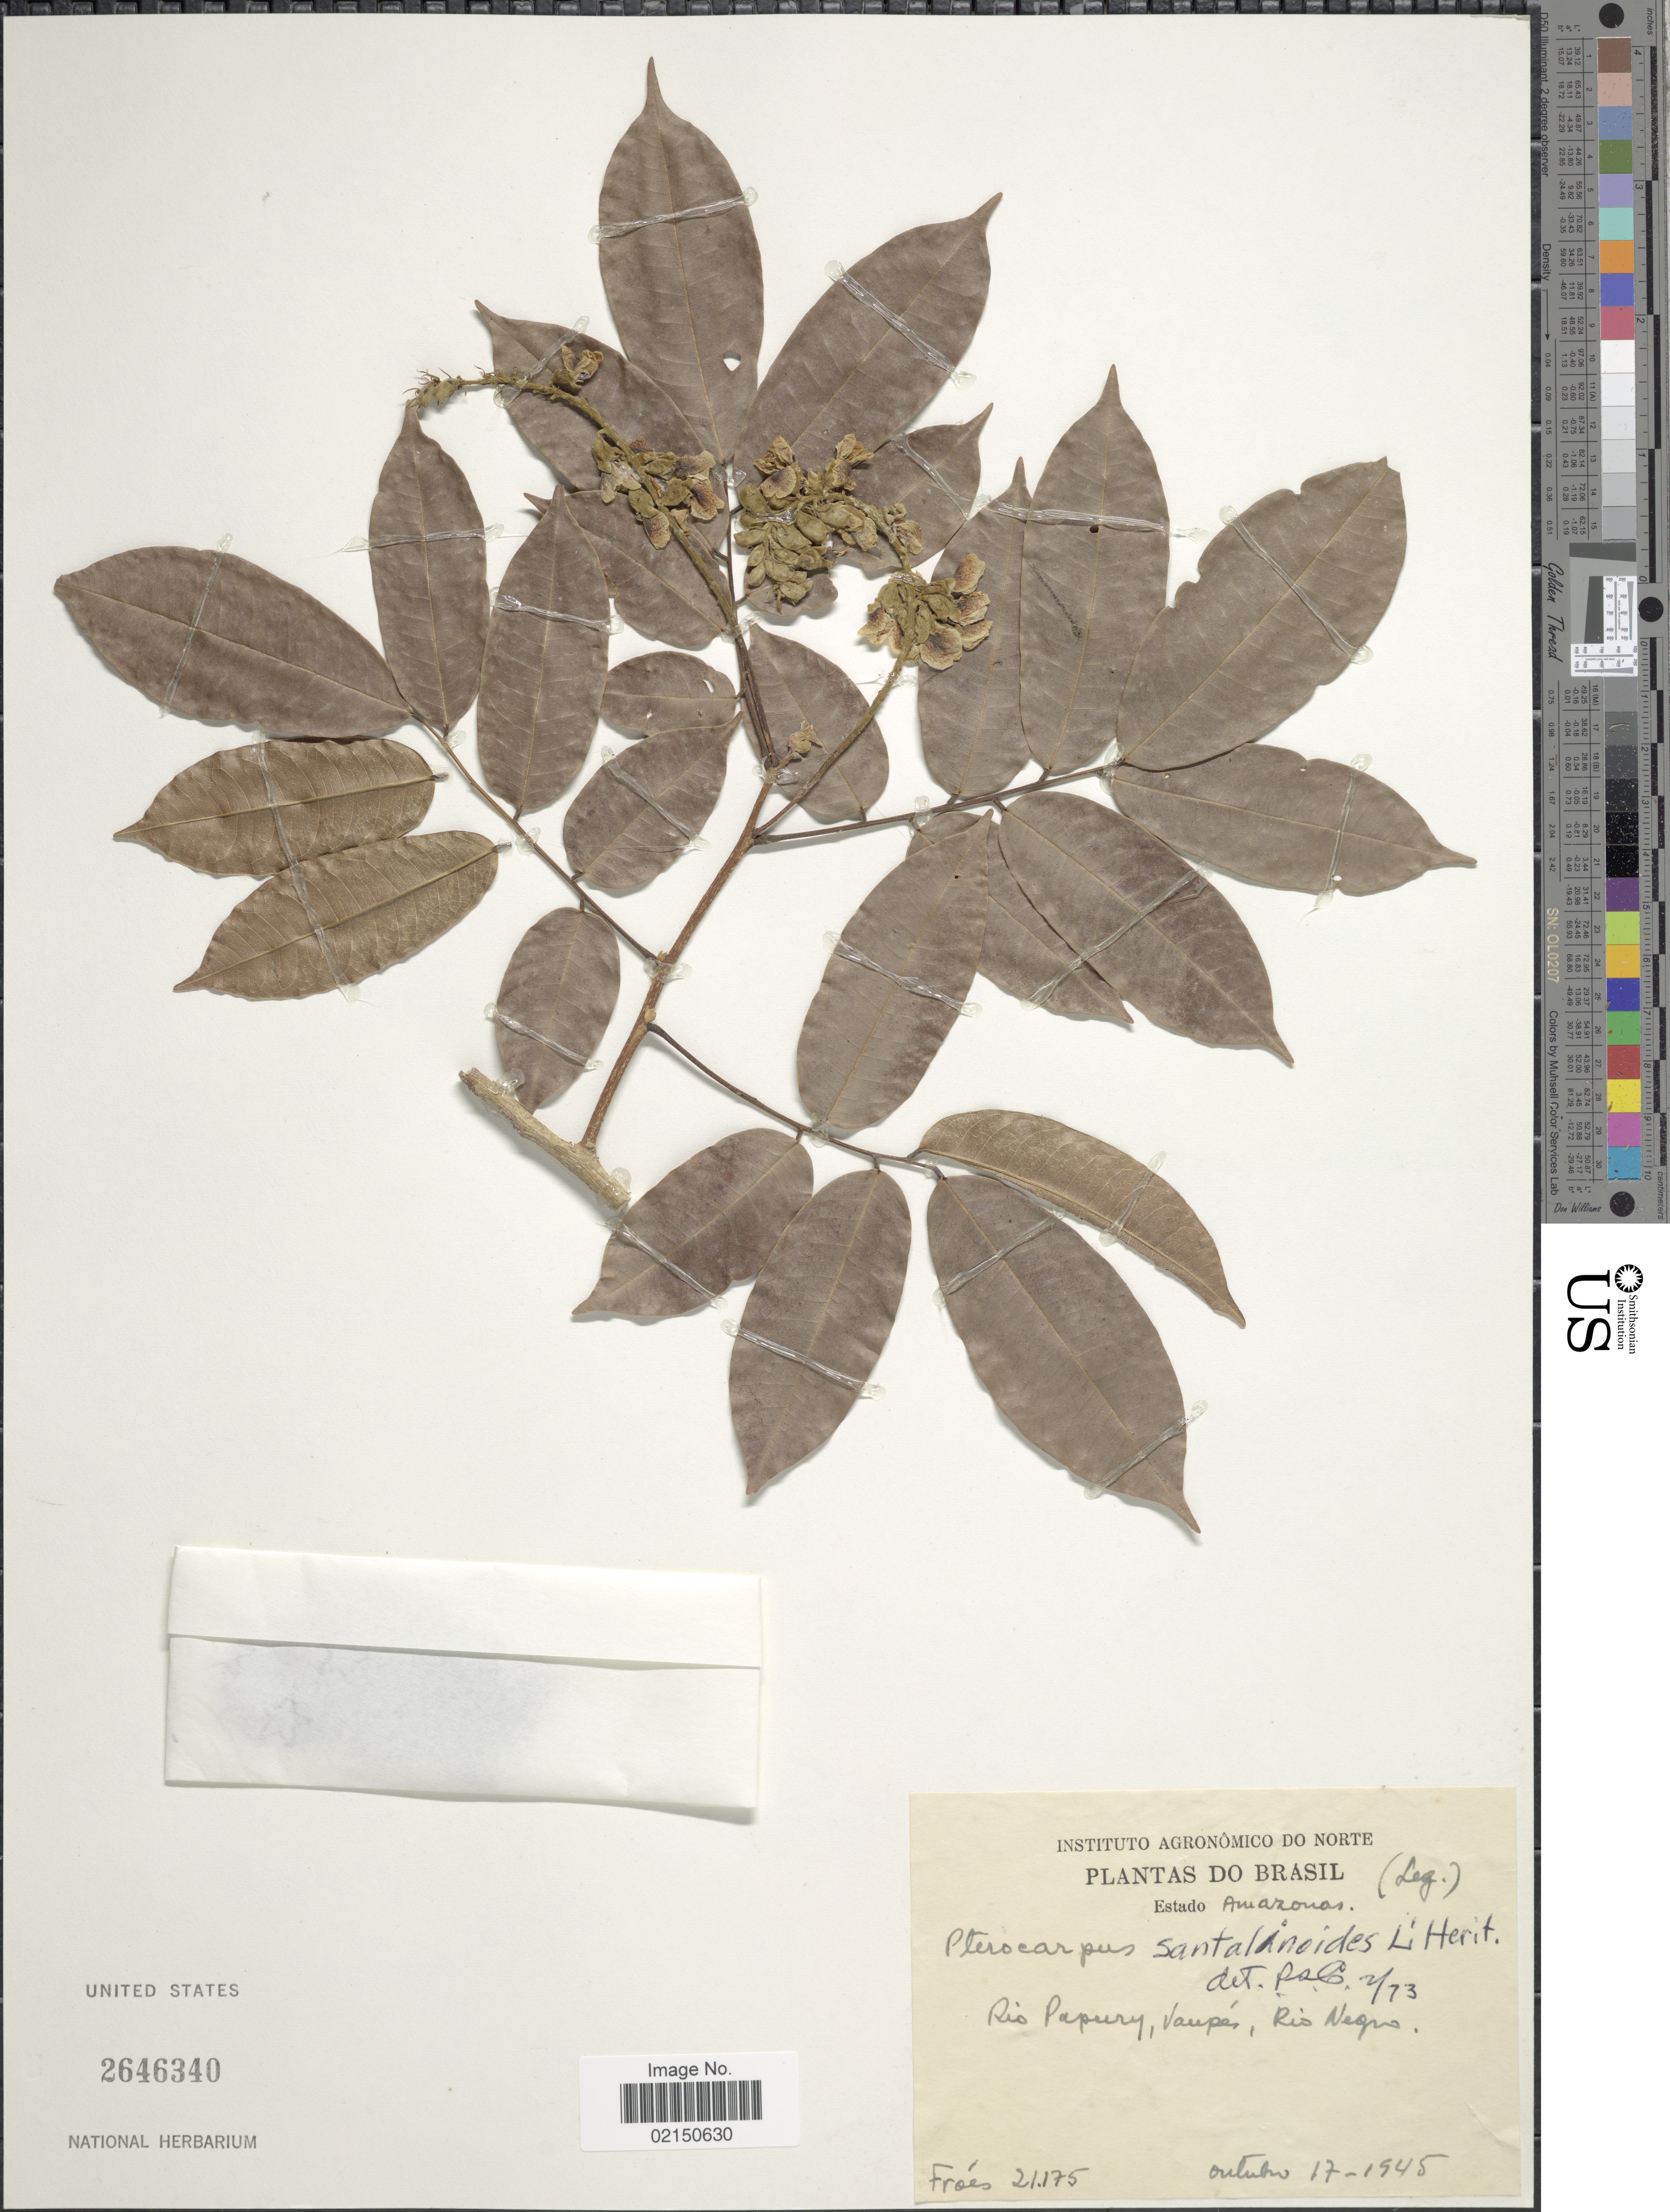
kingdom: Plantae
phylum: Tracheophyta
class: Magnoliopsida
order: Fabales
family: Fabaceae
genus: Pterocarpus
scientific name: Pterocarpus santalinoides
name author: L'Hér. ex DC.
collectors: Fróes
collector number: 21175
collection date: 1945-10-17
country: Colombia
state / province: Vaupés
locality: Amazonas, Rio Papury, Vaupes, Rio Negro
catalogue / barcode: US 2646340